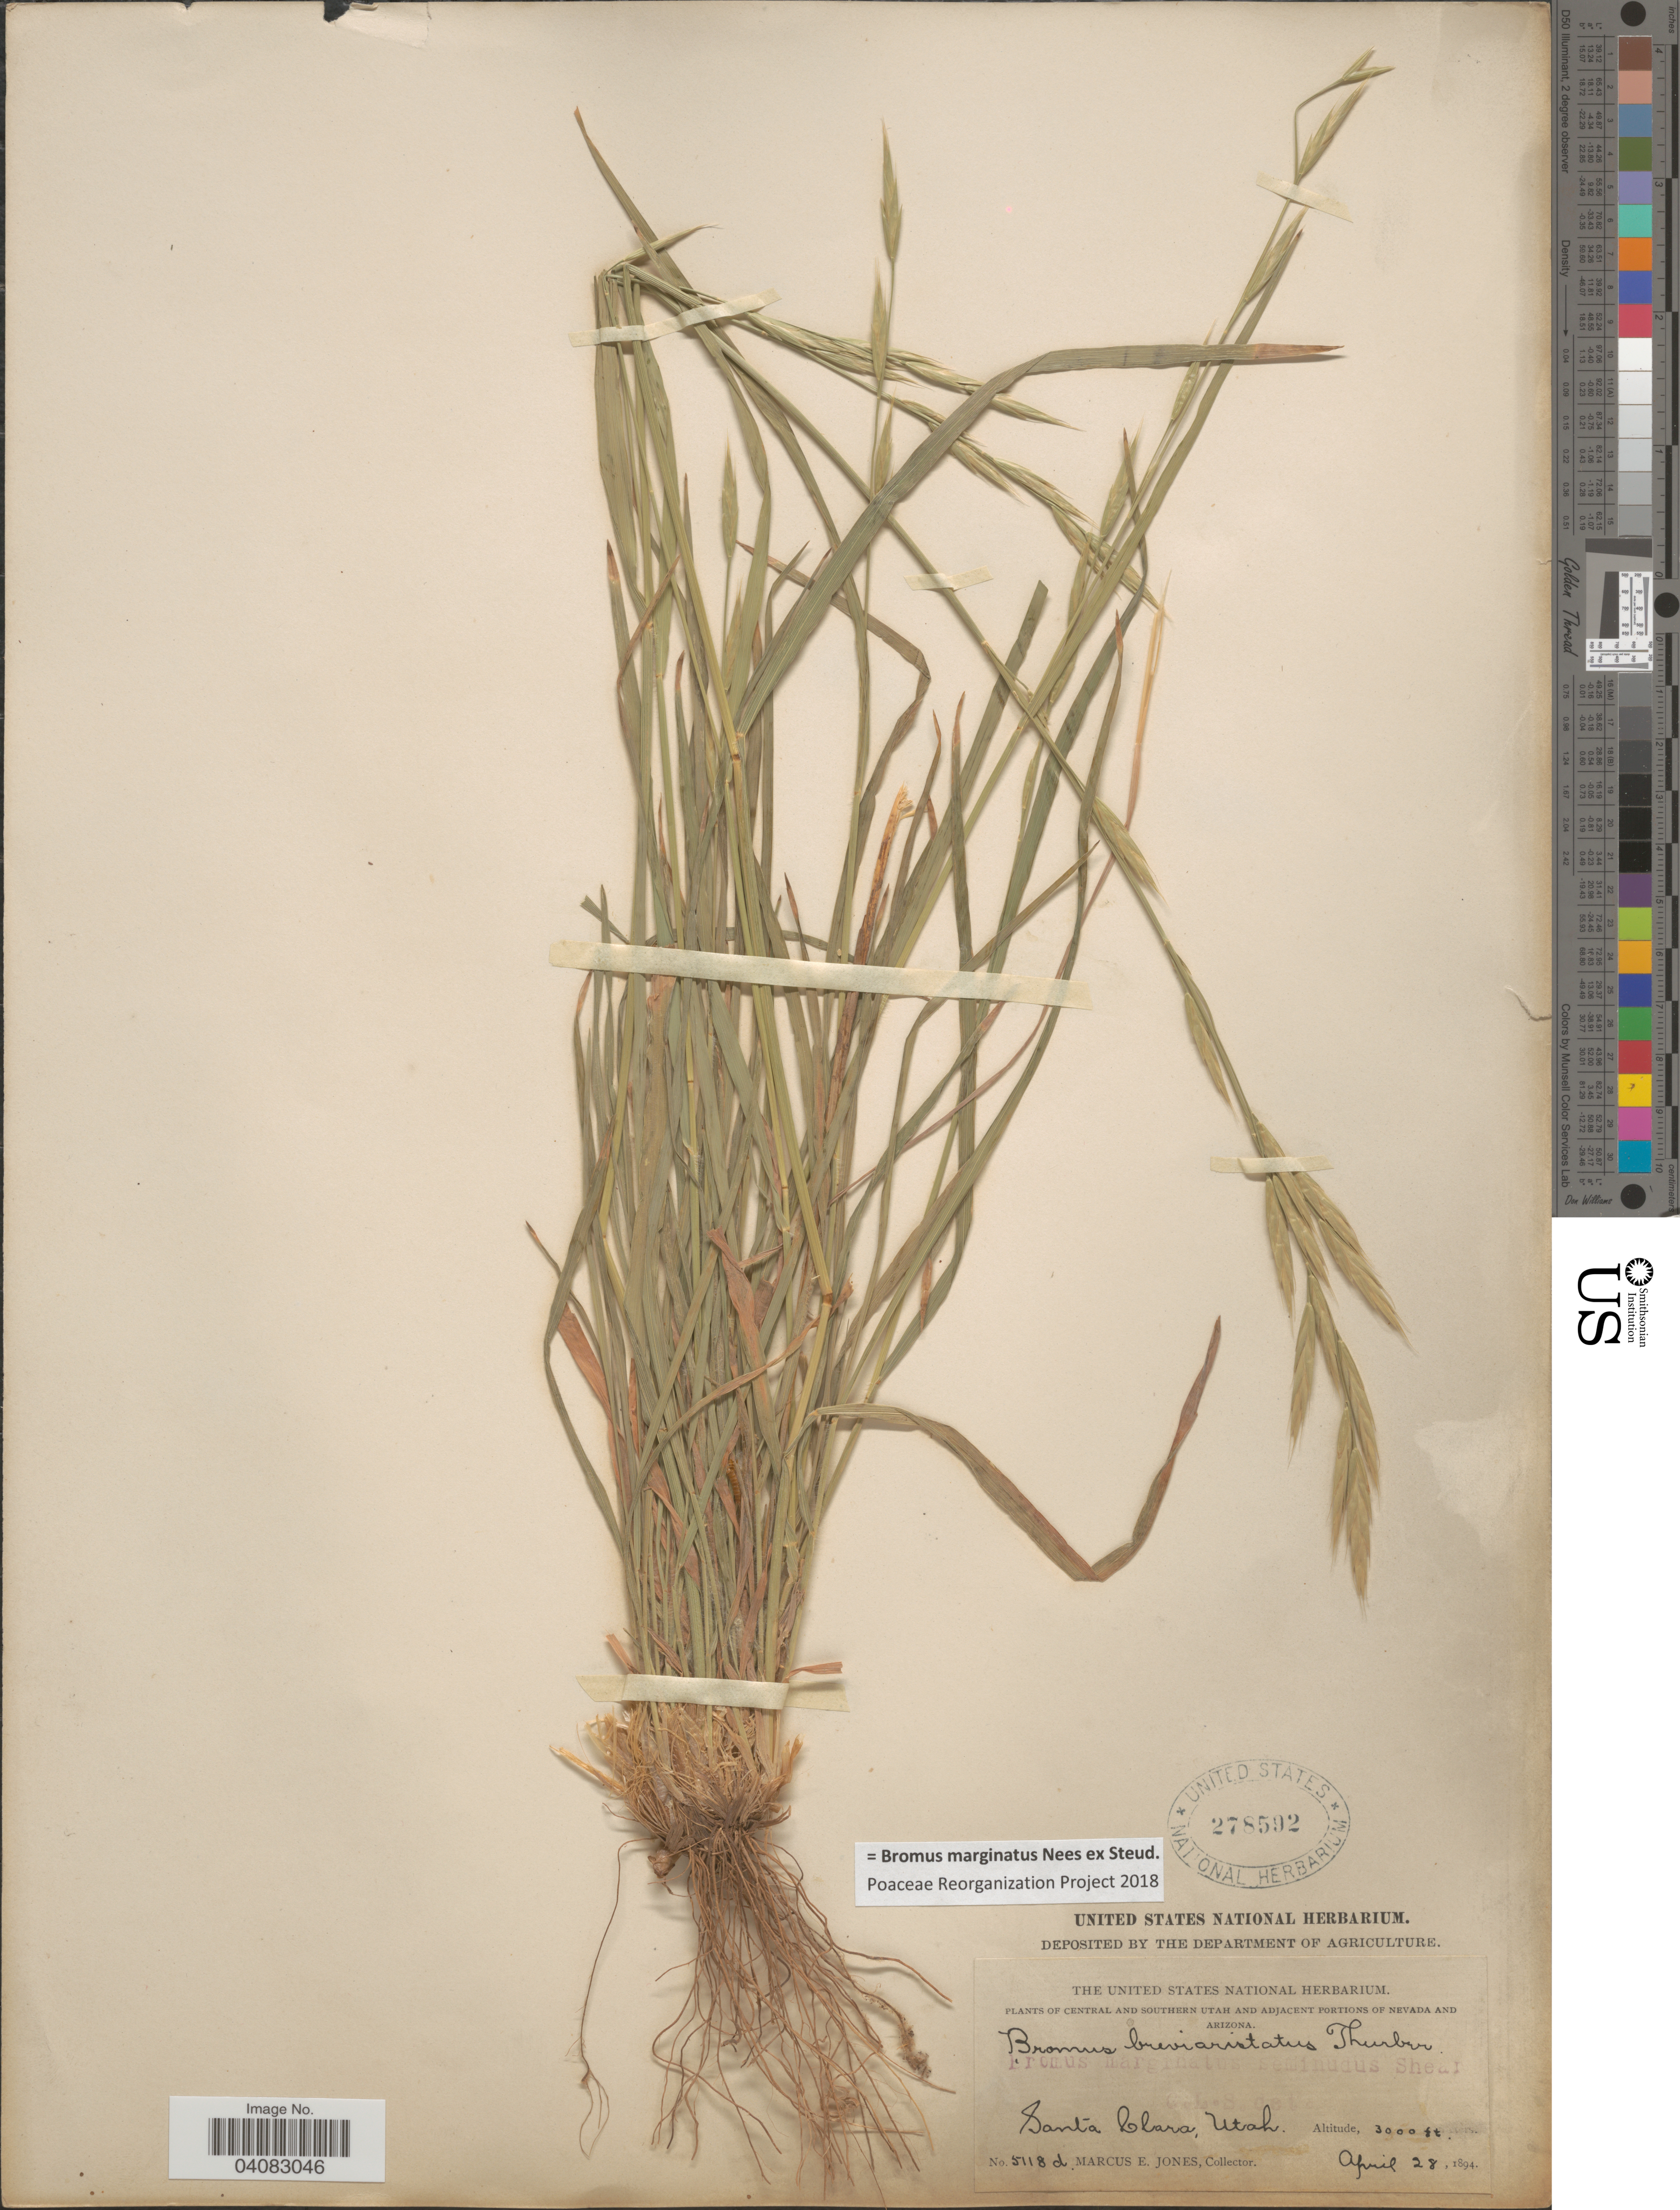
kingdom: Plantae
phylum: Tracheophyta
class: Liliopsida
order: Poales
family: Poaceae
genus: Bromus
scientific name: Bromus marginatus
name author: Nees ex Steud.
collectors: M. E. Jones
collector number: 5118d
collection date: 1894-04-28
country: United States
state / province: Utah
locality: Central and Southern Utah. Santa Clara.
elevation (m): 914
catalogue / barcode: US 278592